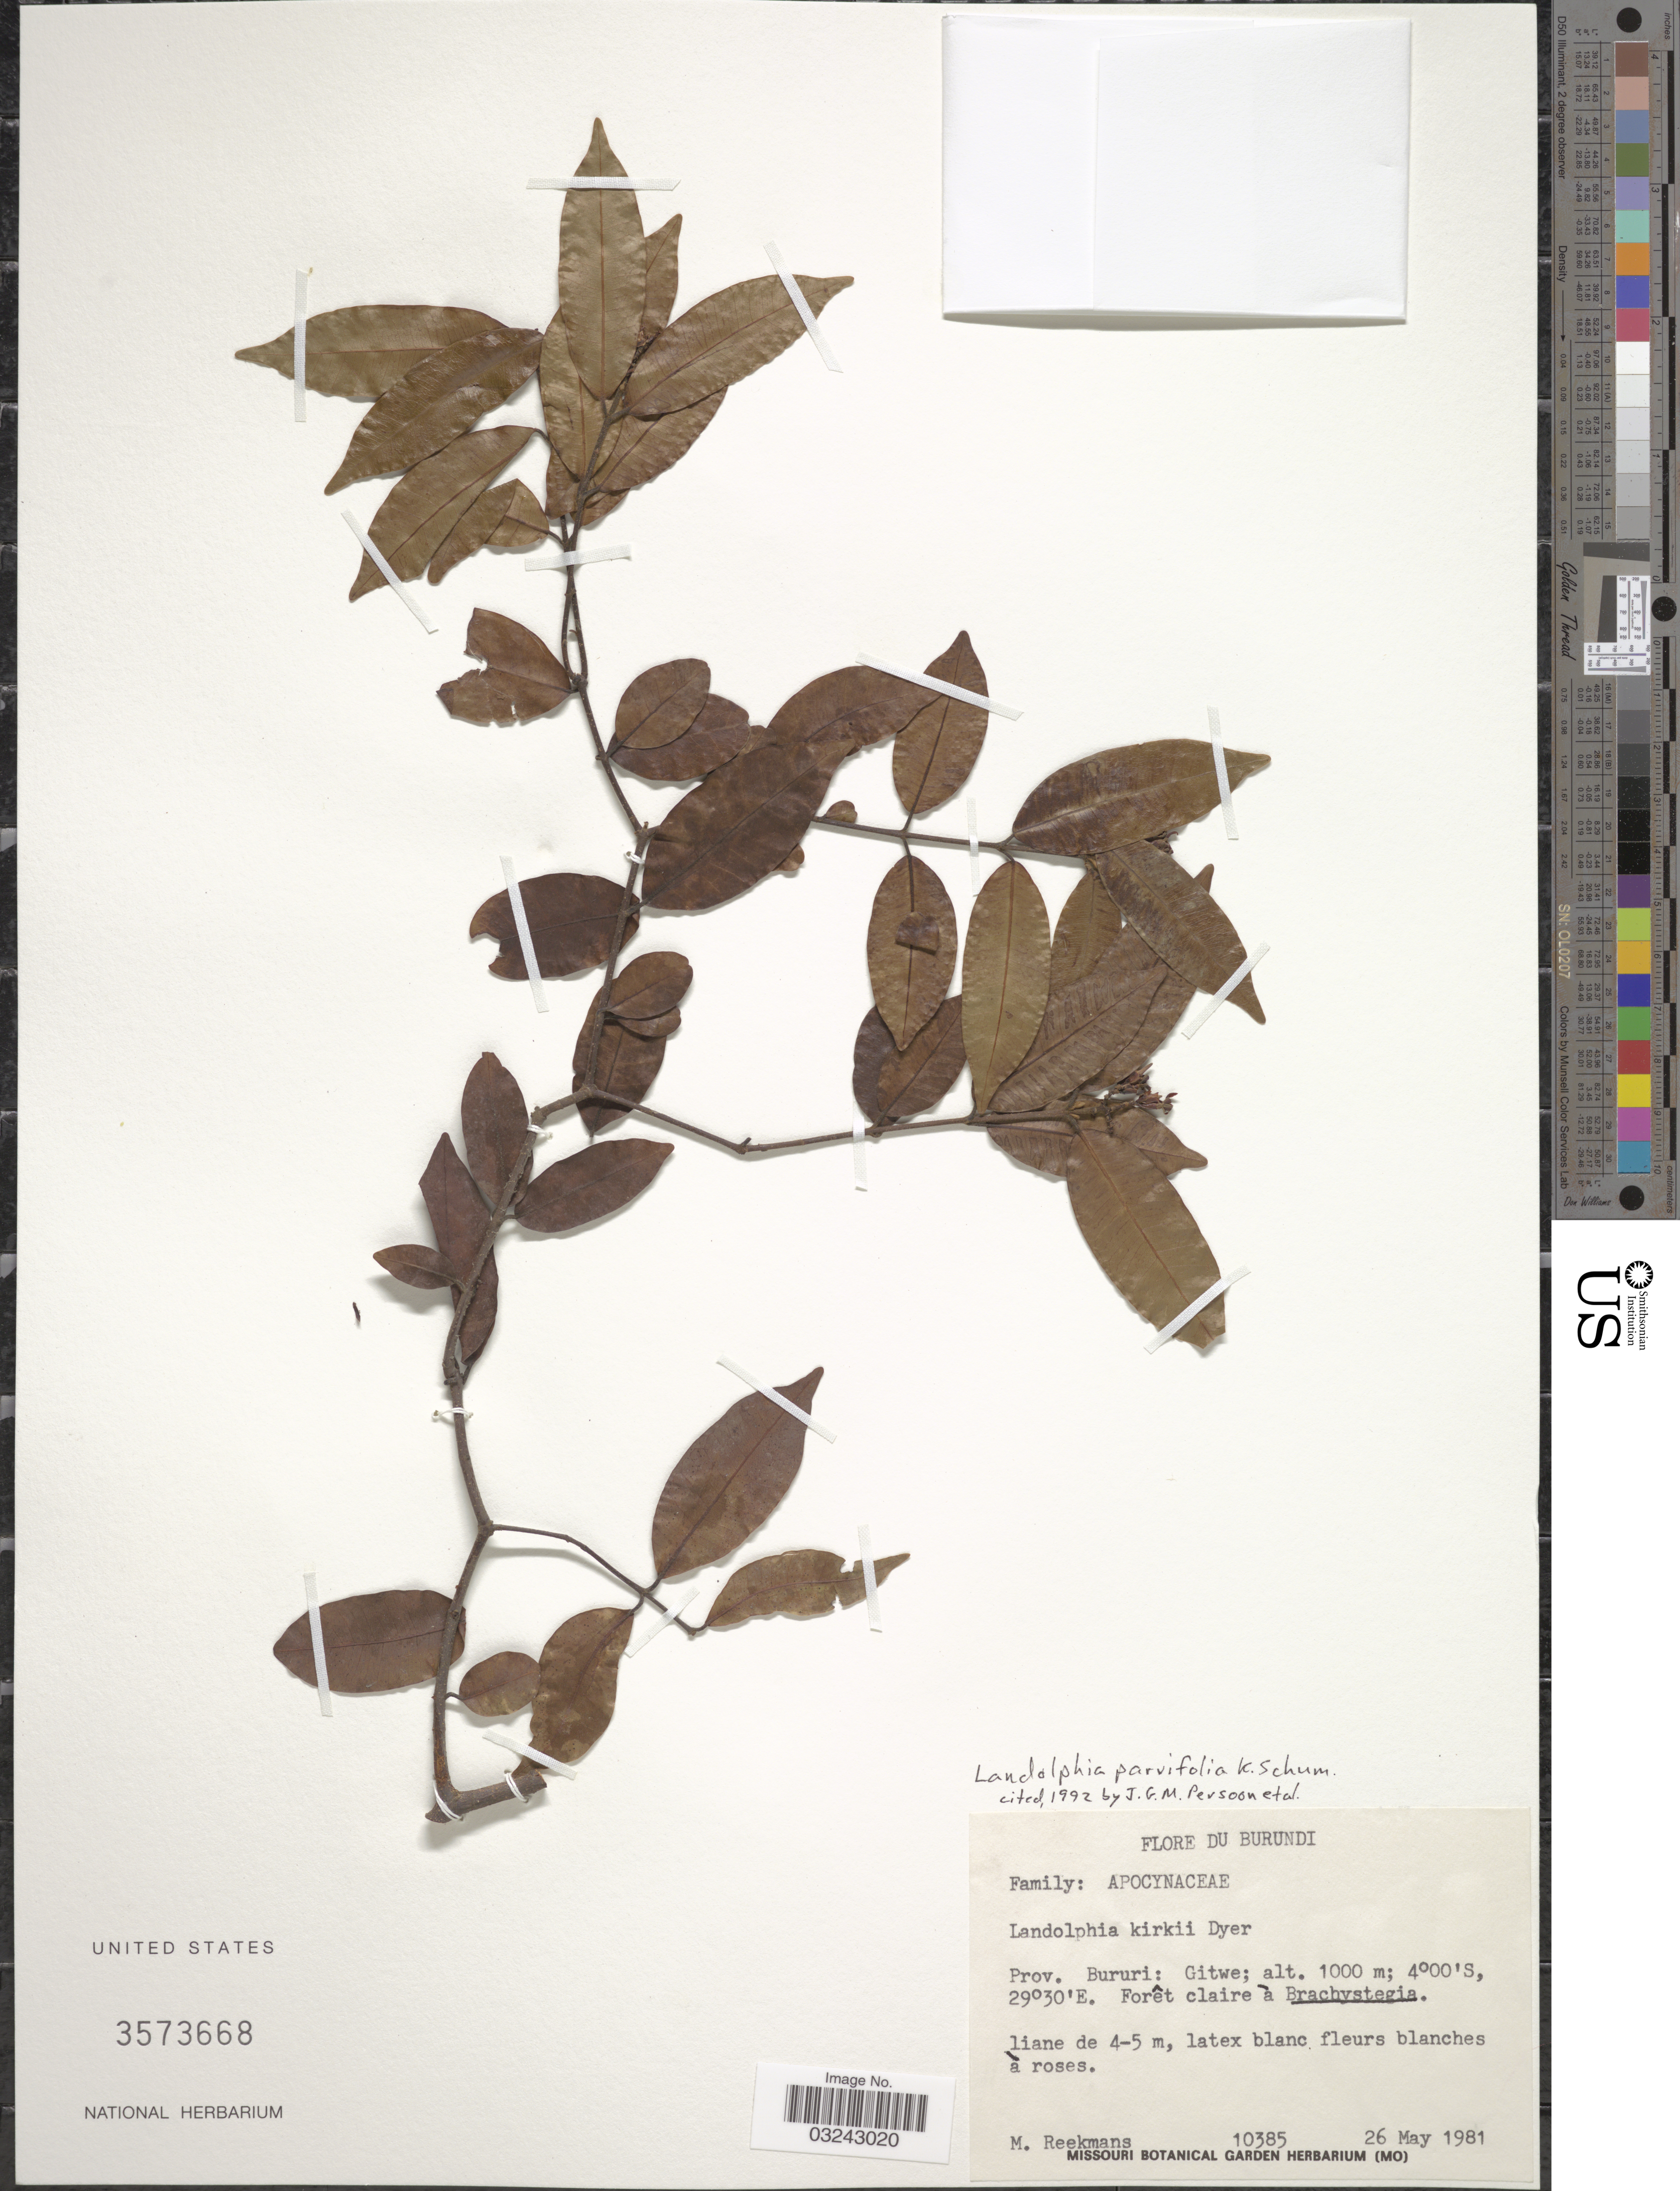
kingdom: Plantae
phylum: Tracheophyta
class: Magnoliopsida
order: Gentianales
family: Apocynaceae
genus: Landolphia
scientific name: Landolphia parvifolia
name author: K. Schum.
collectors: M. Reekmans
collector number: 10385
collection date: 1981-05-26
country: Burundi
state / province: Bururi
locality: Prov. Bururi: Gitwe.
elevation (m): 1000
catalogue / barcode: US 3573668